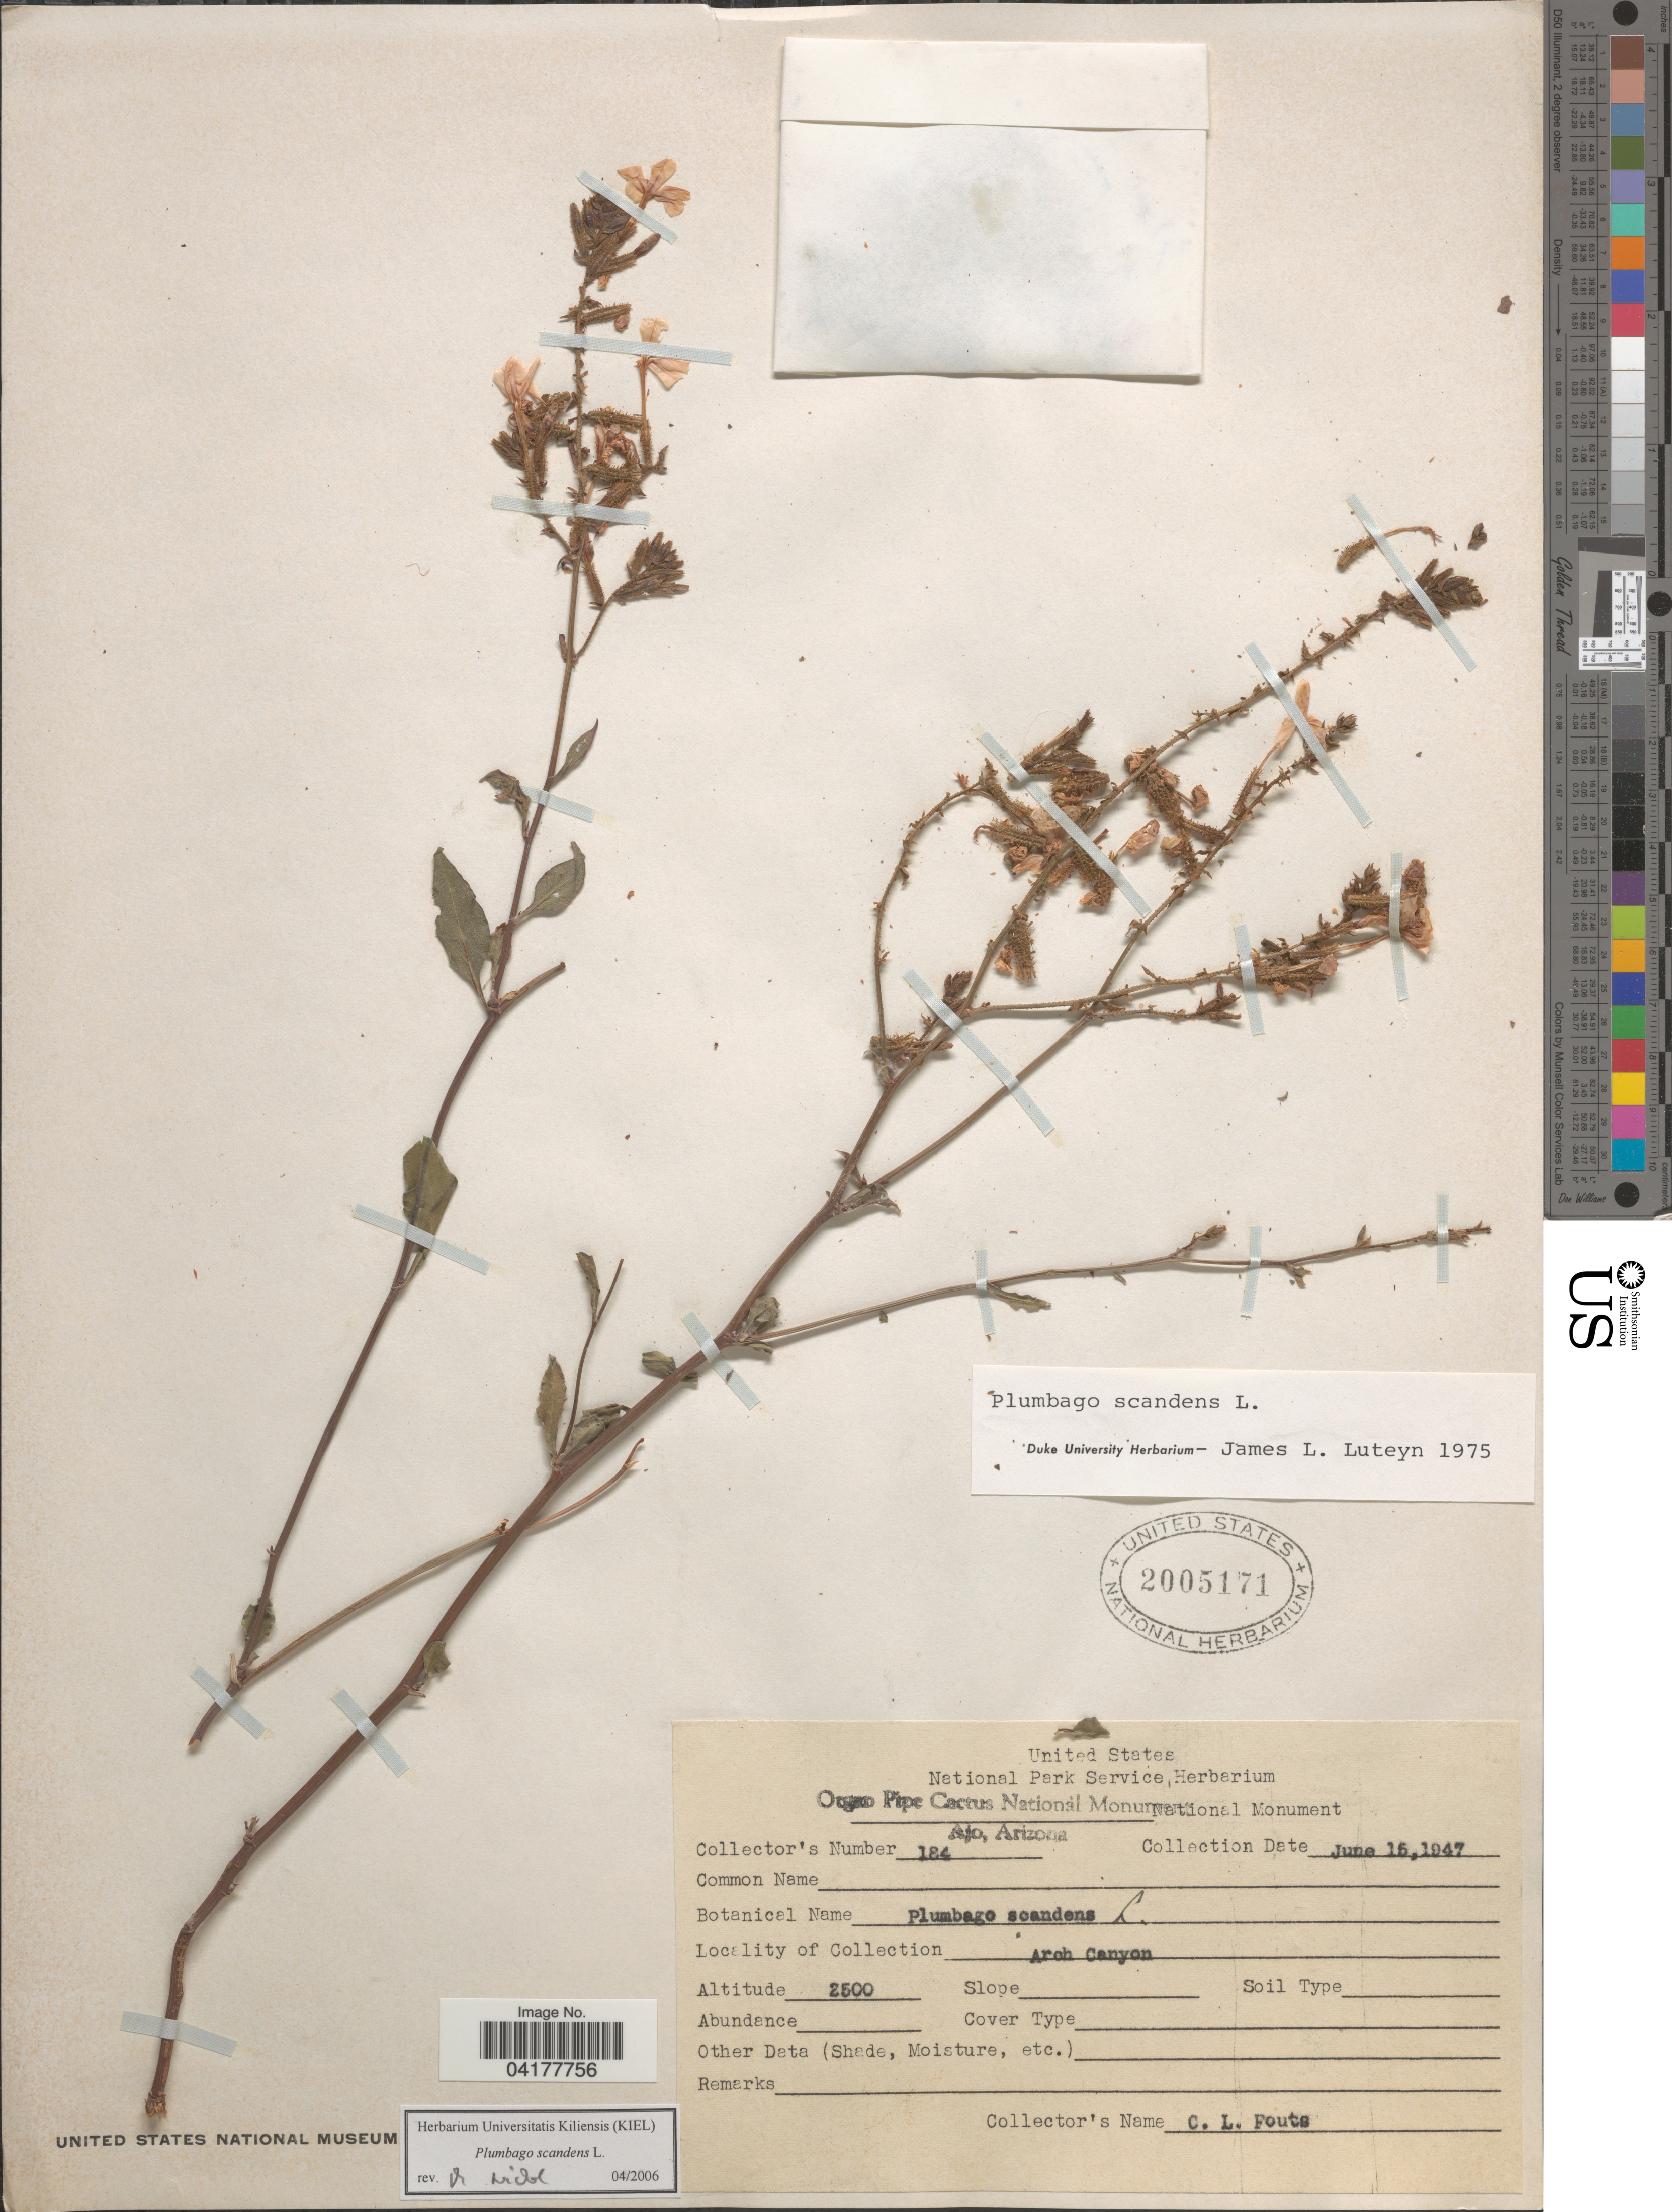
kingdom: Plantae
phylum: Tracheophyta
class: Magnoliopsida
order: Caryophyllales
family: Plumbaginaceae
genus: Plumbago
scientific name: Plumbago scandens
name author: L.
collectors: C. Fouts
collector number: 184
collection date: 1947-06-15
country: United States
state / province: Arizona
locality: Ajo. Aroh Canyon.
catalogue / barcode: US 2005171